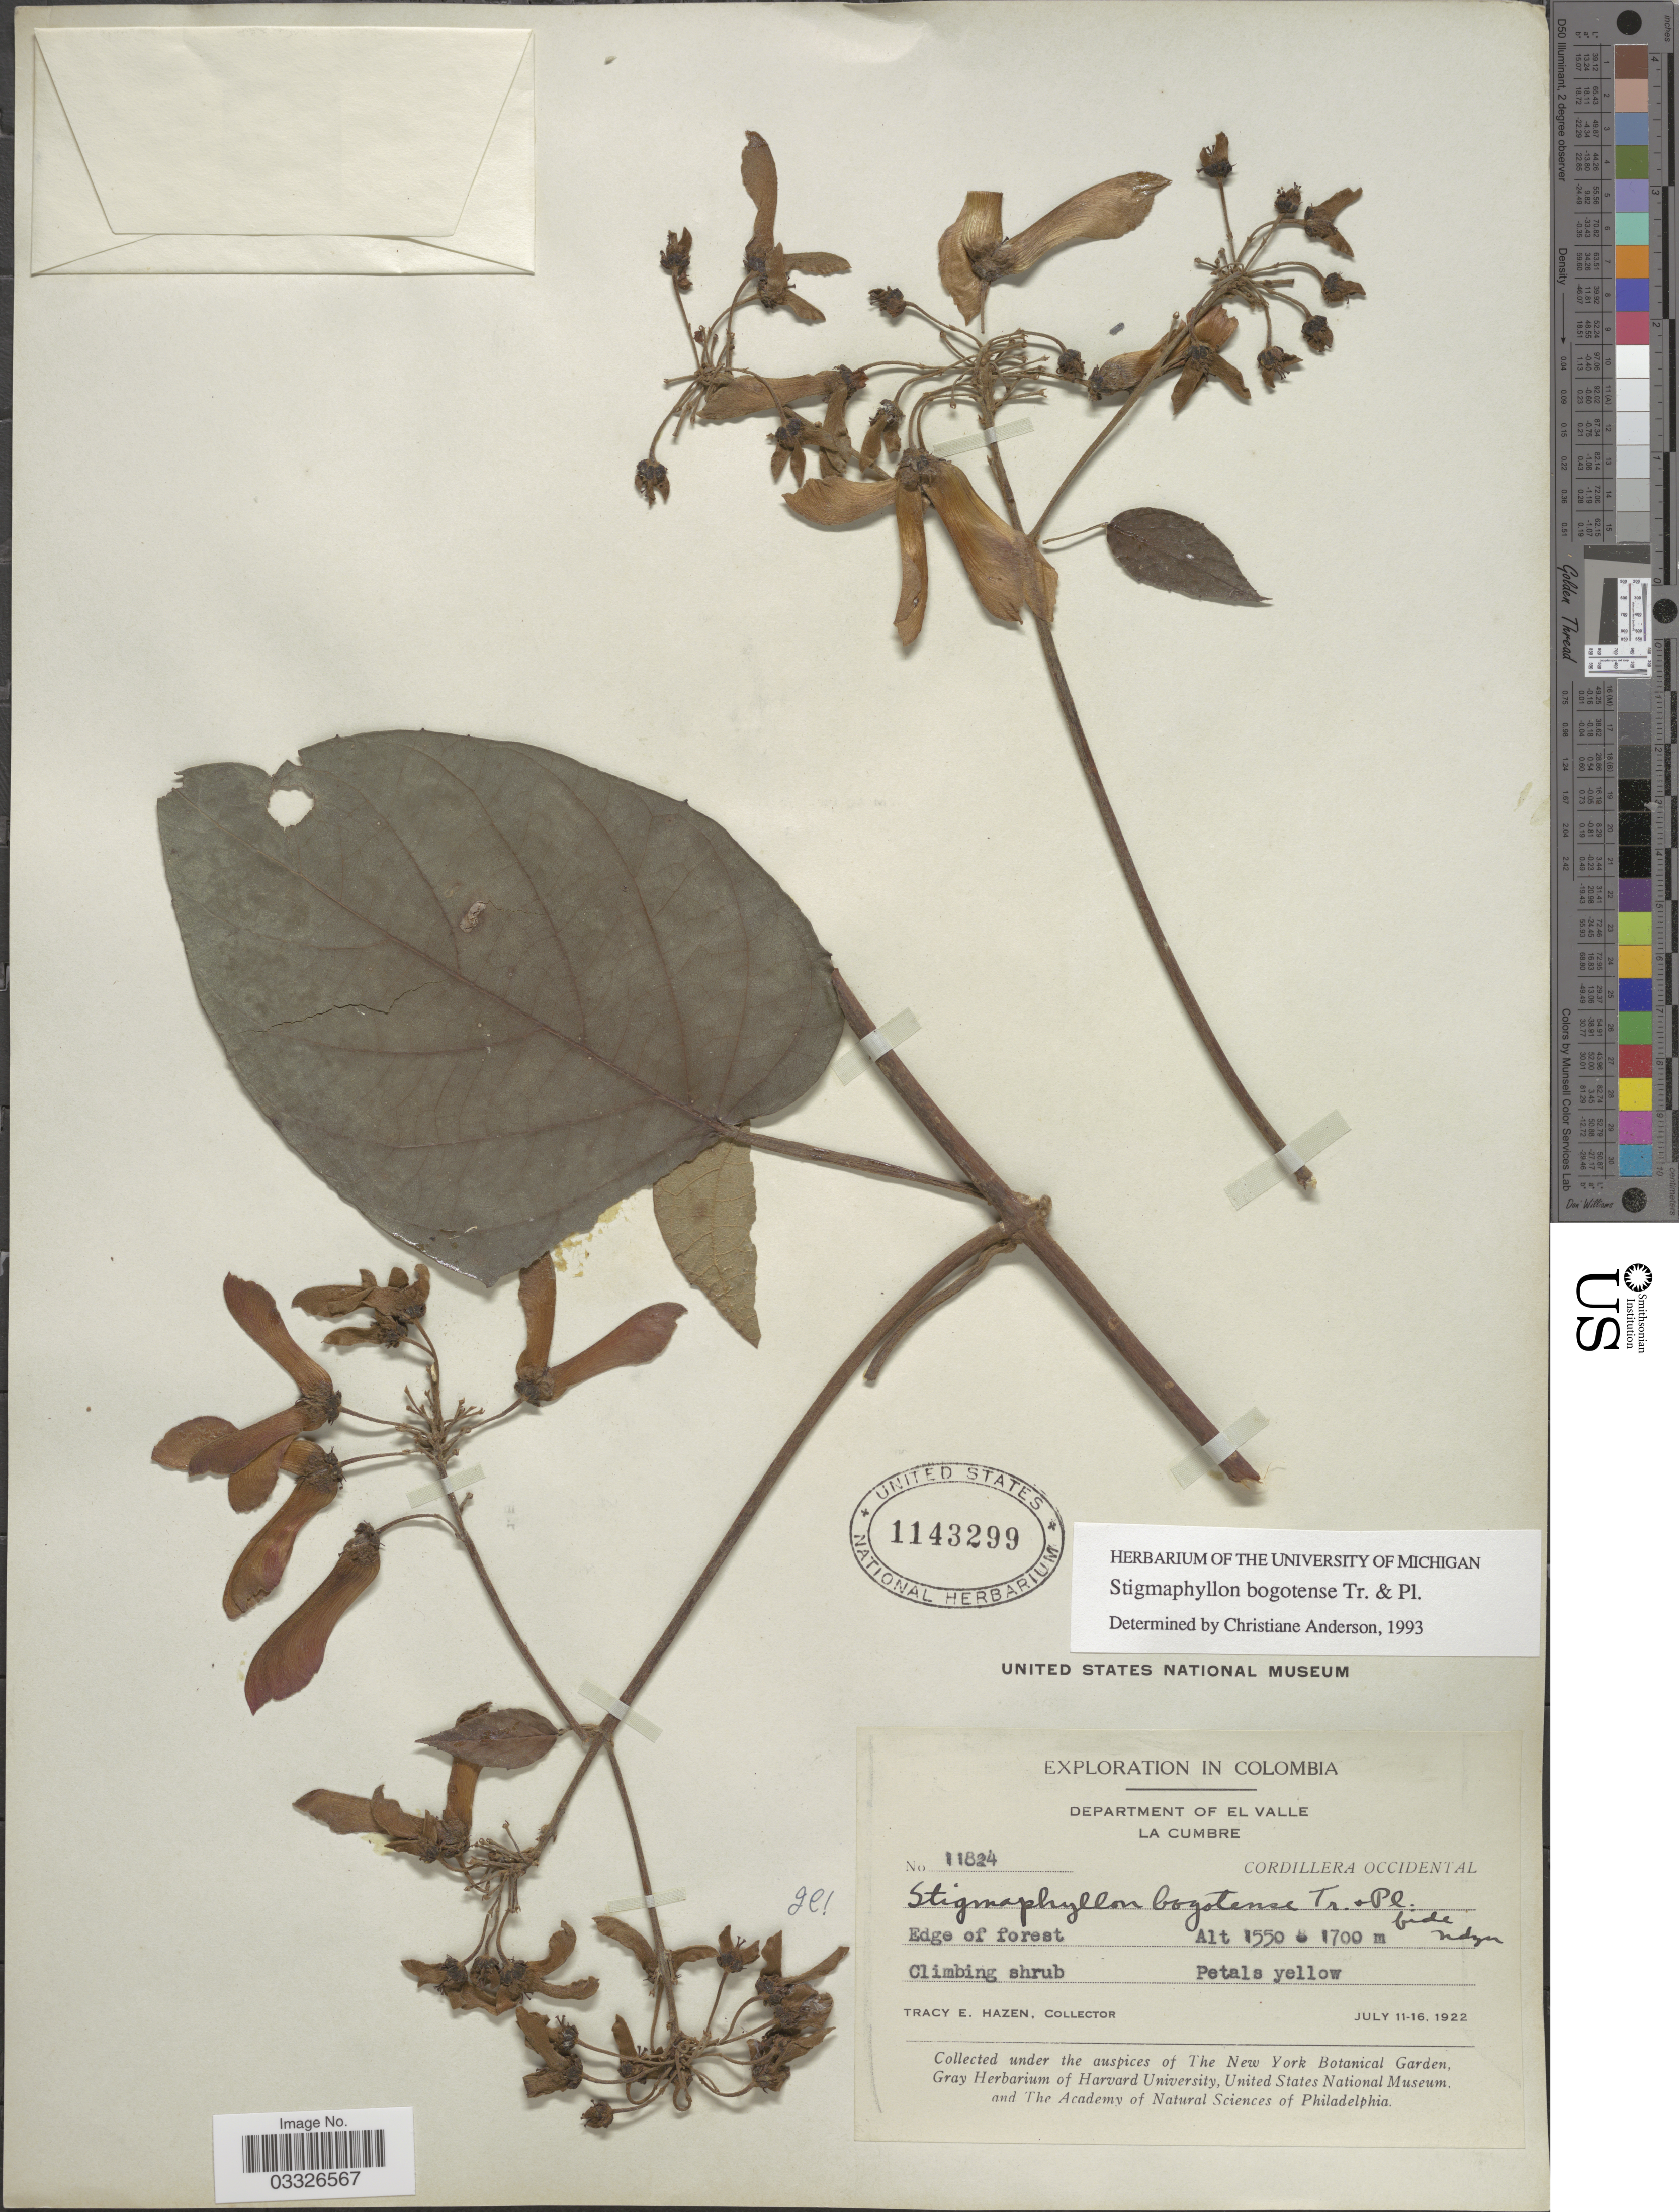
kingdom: Plantae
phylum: Tracheophyta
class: Magnoliopsida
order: Malpighiales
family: Malpighiaceae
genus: Stigmaphyllon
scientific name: Stigmaphyllon bogotense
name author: Triana & Planch.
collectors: T. E. Hazen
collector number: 11824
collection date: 1922-07-11/1922-07-16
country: Colombia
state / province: Valle del Cauca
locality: Department of Valle. La Cumbre. Cordillera Occidental.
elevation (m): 1550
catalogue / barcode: US 1143299